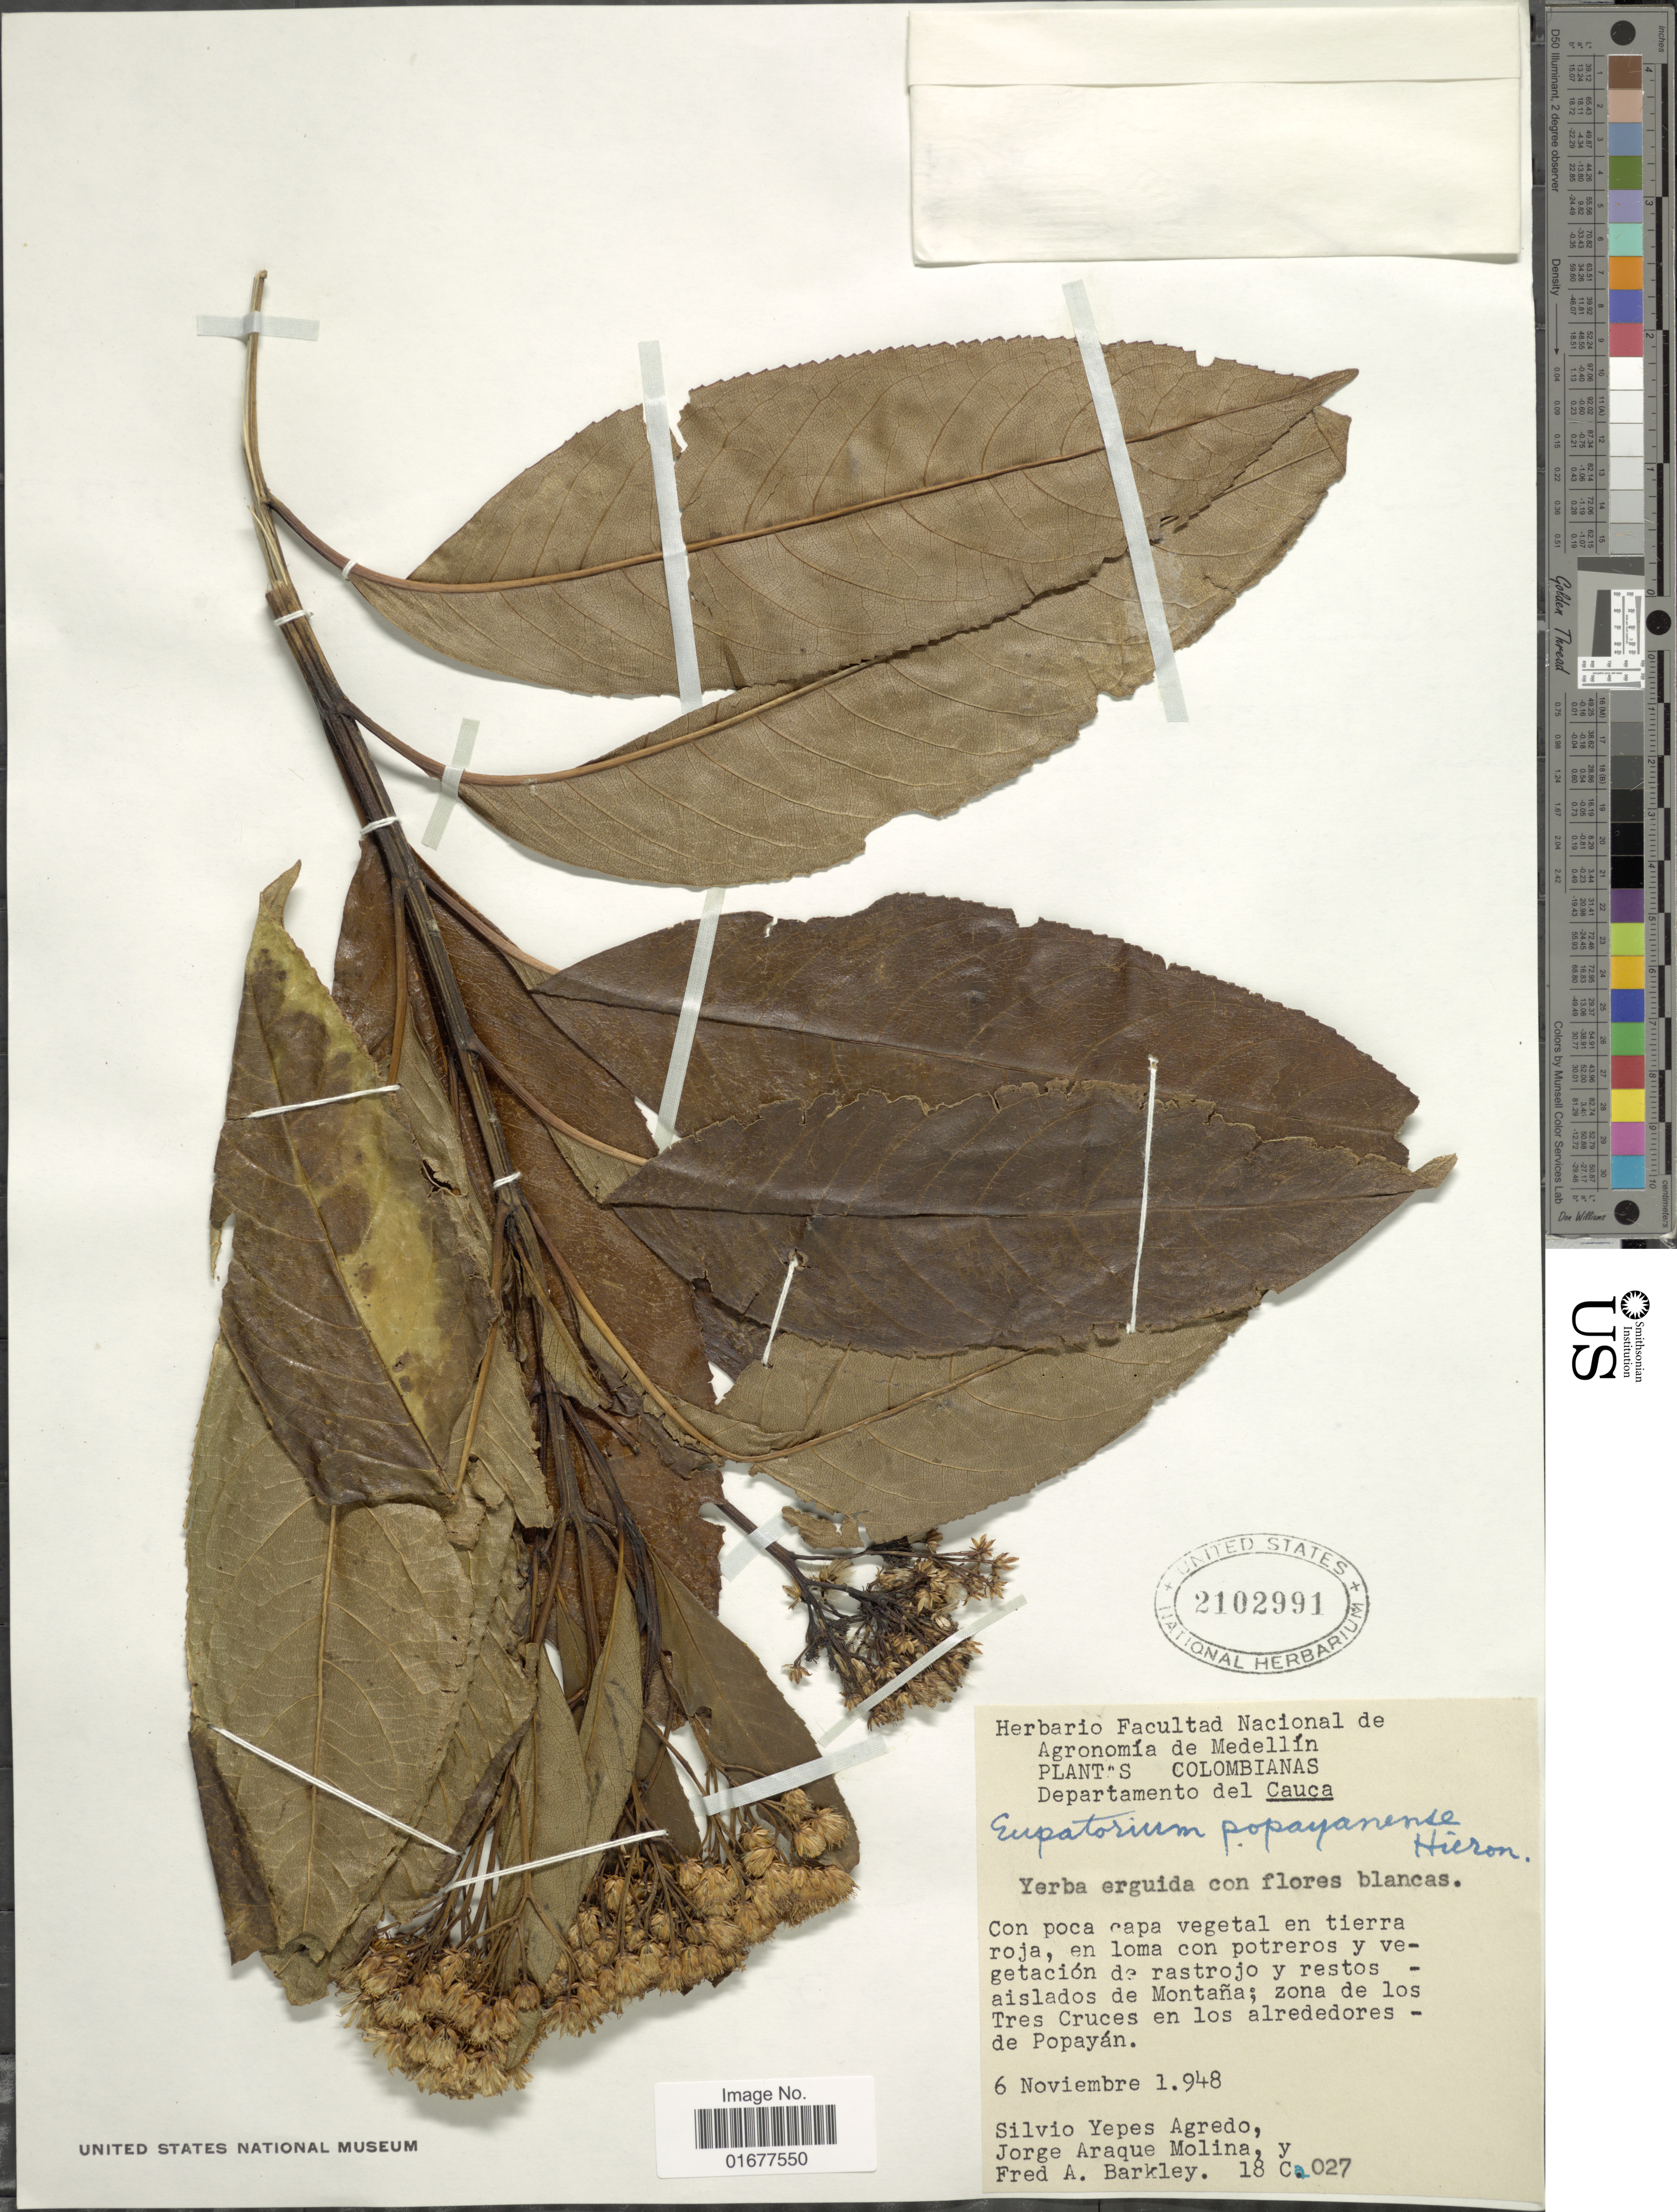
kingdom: Plantae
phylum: Tracheophyta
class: Magnoliopsida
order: Asterales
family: Asteraceae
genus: Ageratina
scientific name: Ageratina popayanensis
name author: (H. Rob.) R.M. King & H. Rob.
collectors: S. Yepes-Agredo, J. A. Molina & F. A. Barkley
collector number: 18C2027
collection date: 1948-11-06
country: Colombia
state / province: Cauca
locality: Zona de los Tres Cruces en los alrededores- de popayan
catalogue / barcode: US 2102991